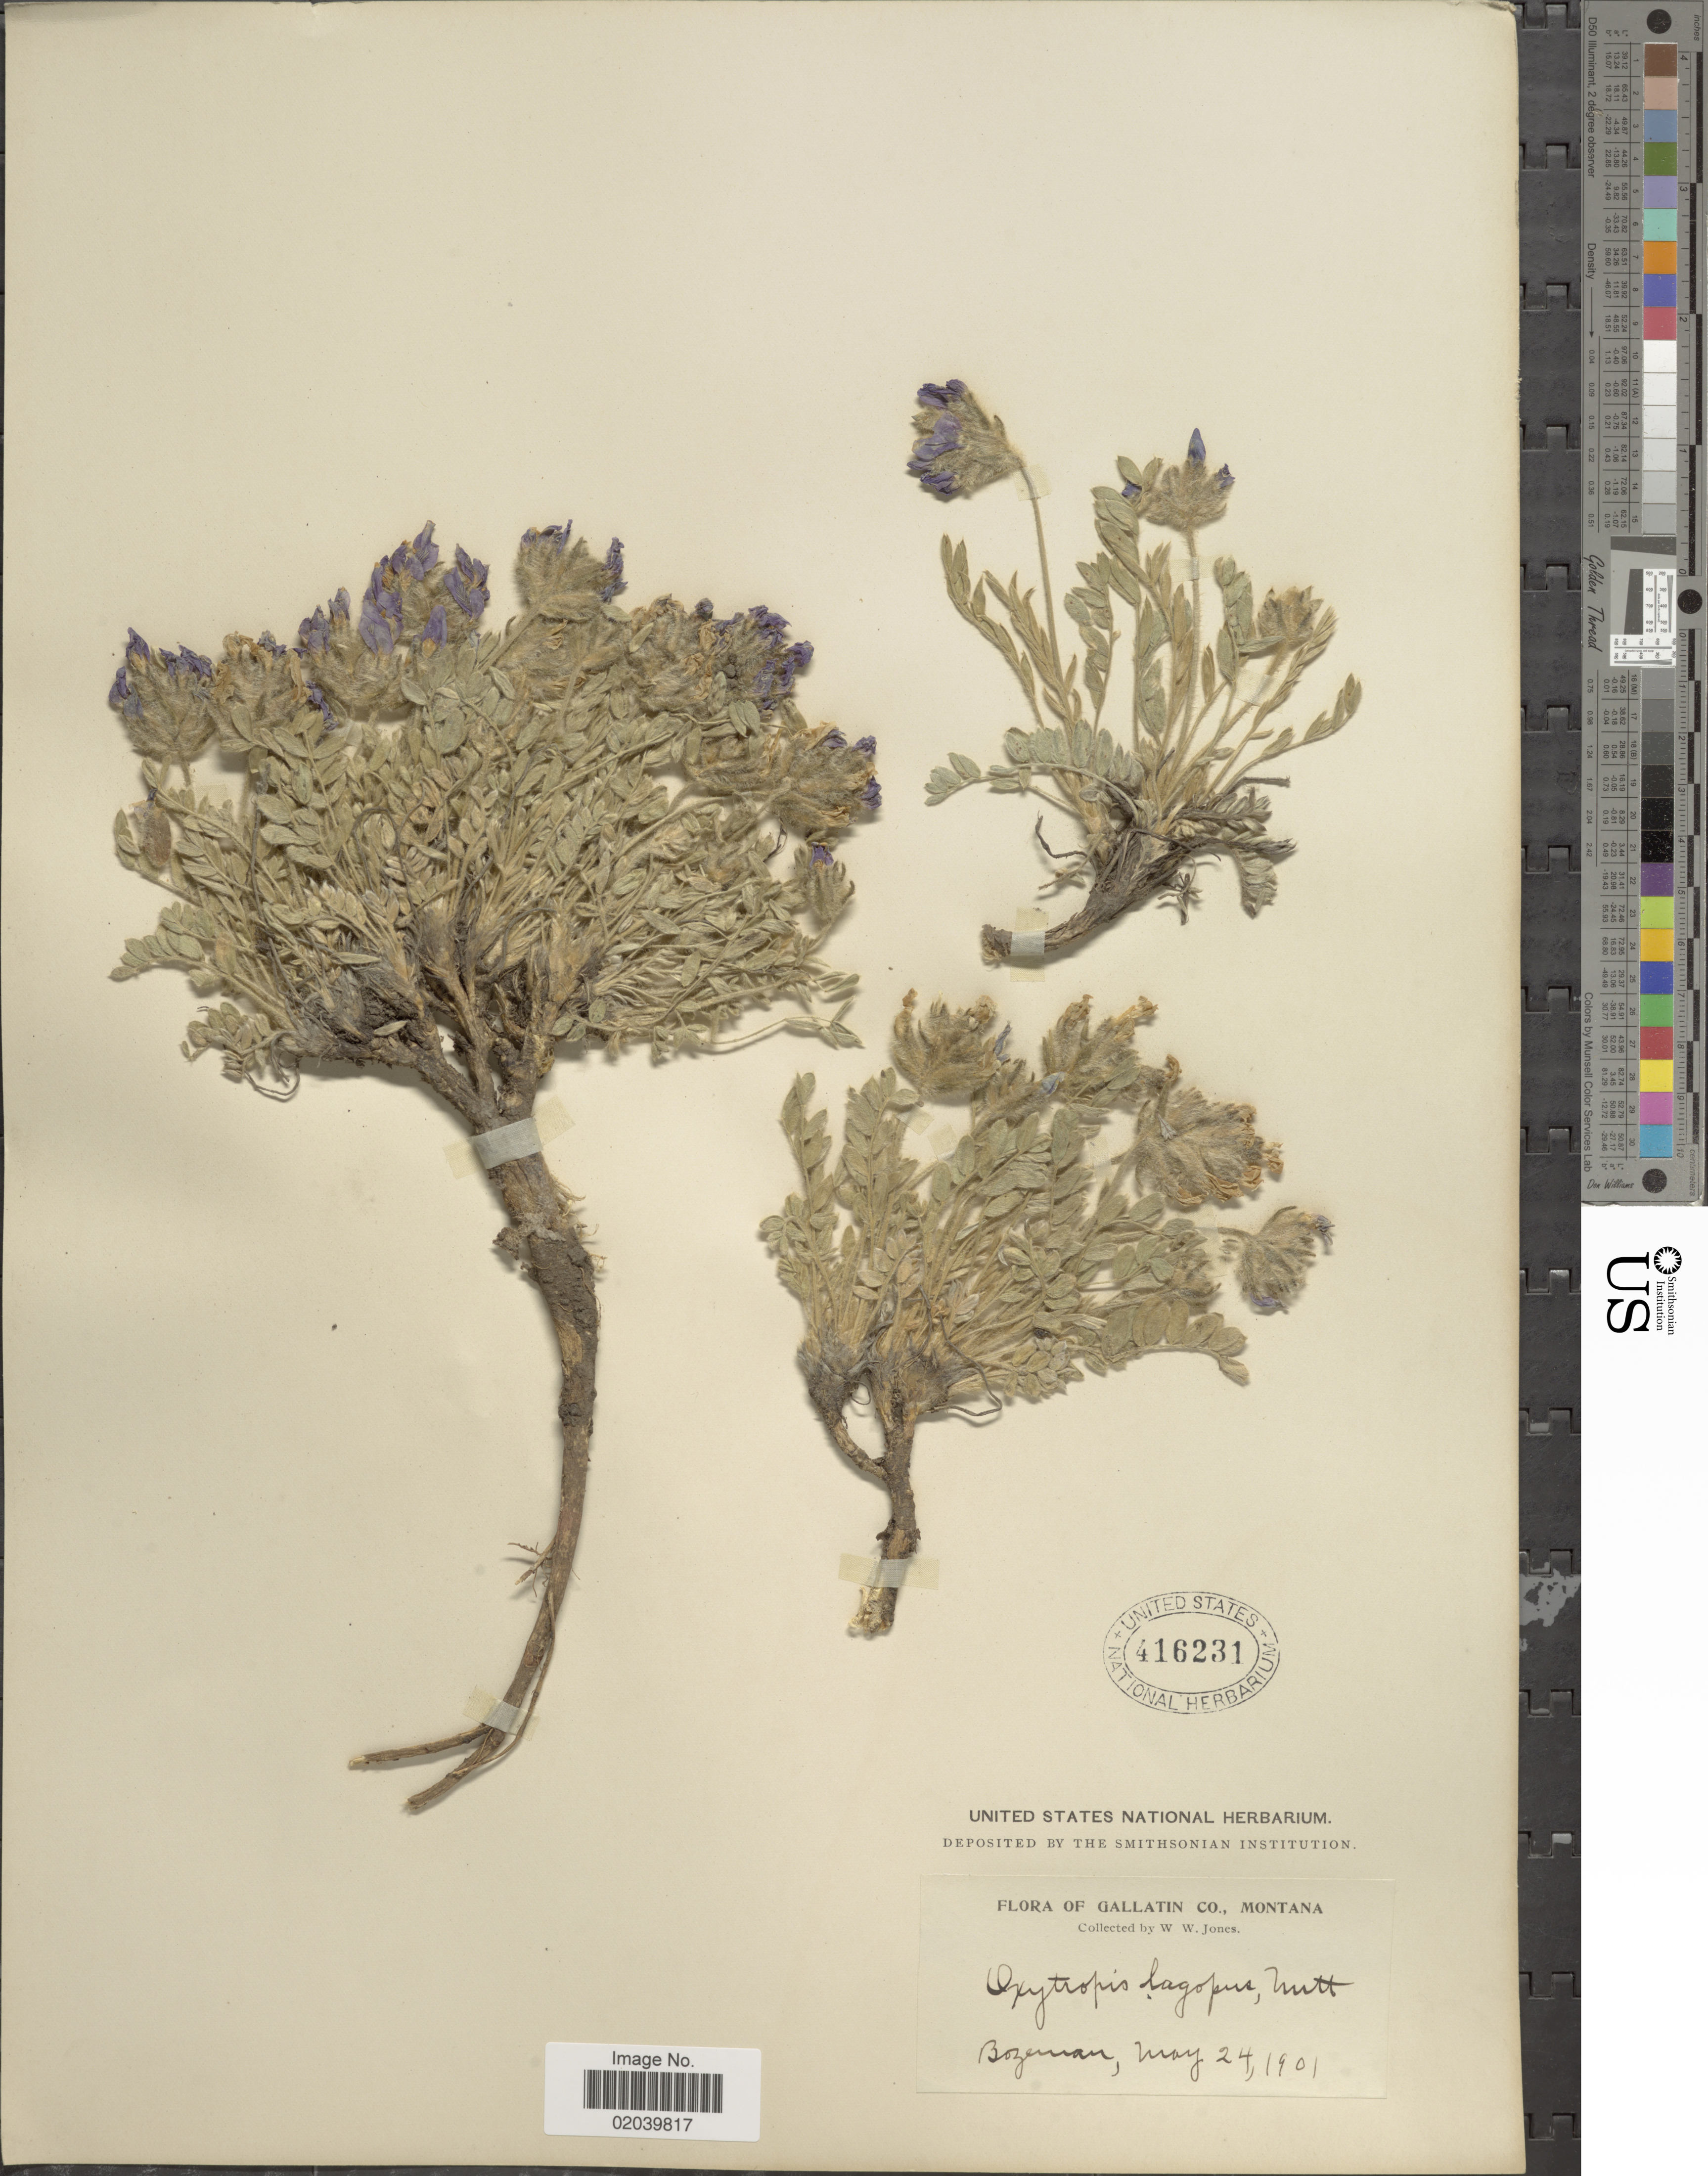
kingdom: Plantae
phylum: Tracheophyta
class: Magnoliopsida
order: Fabales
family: Fabaceae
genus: Oxytropis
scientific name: Oxytropis lagopus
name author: Nutt.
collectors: W. W. Jones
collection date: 1901-05-24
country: United States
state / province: Montana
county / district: Gallatin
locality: Bozeman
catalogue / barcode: US 416231